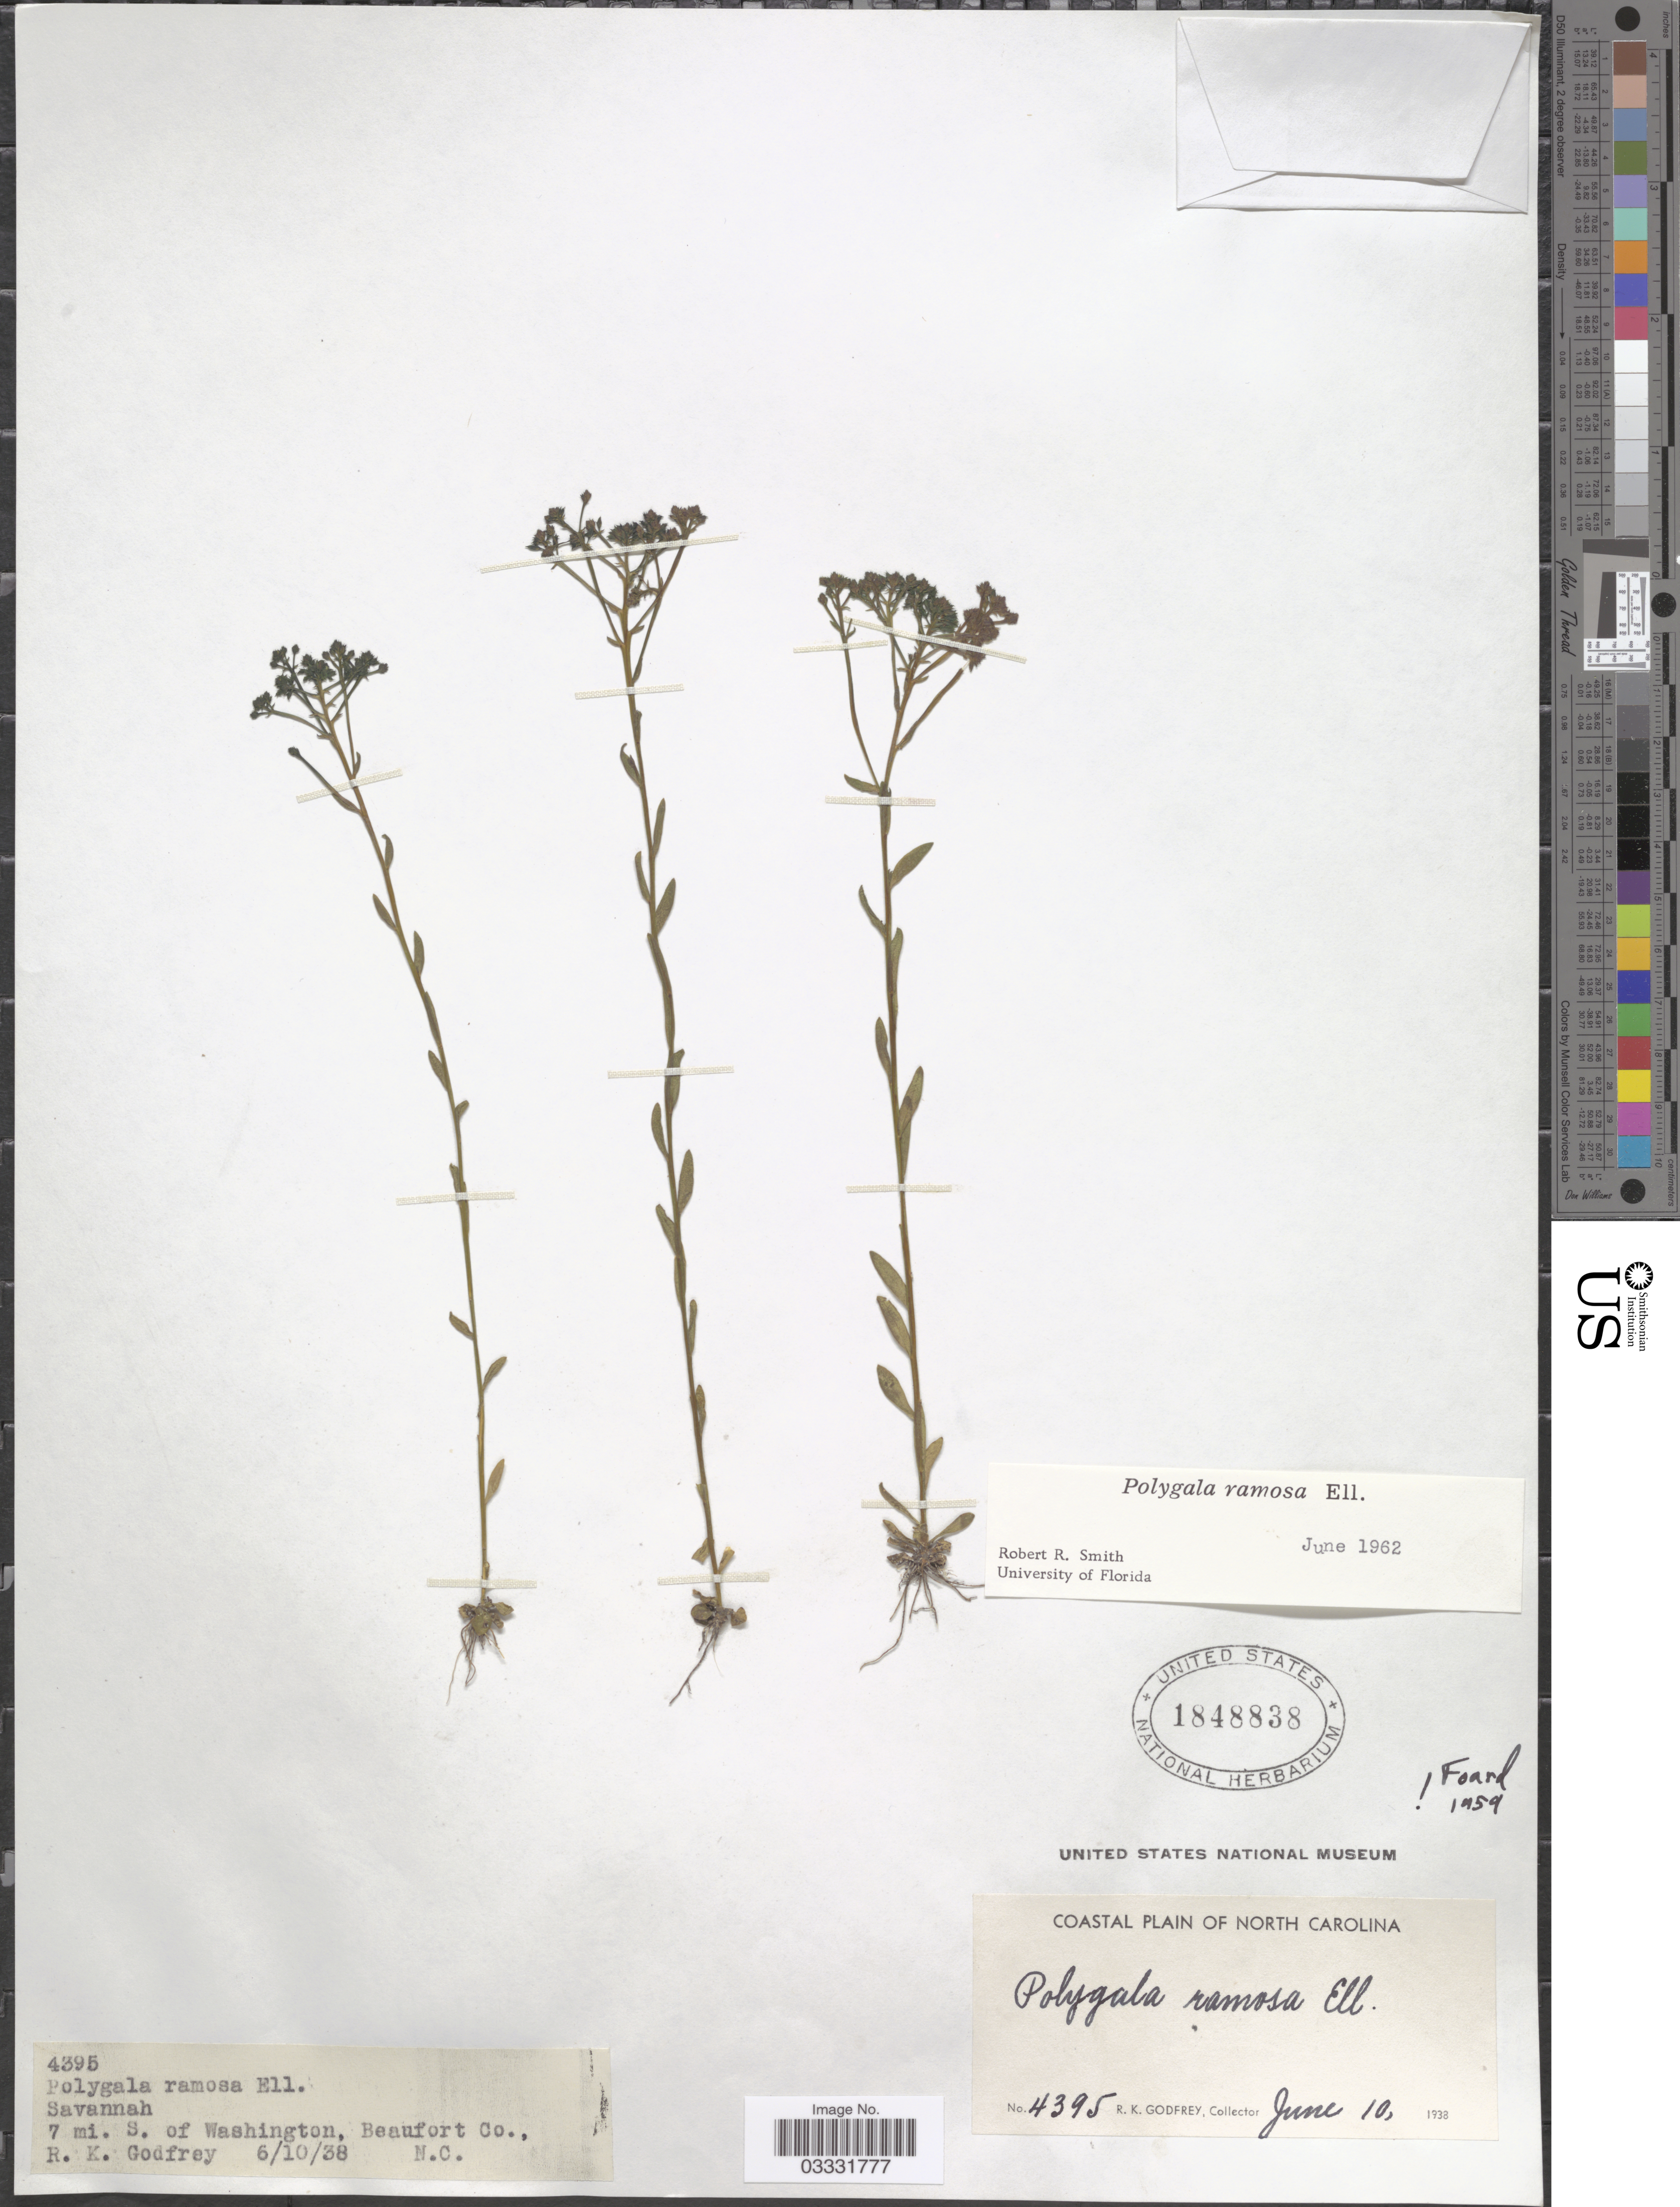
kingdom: Plantae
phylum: Tracheophyta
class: Magnoliopsida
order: Fabales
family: Polygalaceae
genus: Polygala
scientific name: Polygala ramosa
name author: Elliott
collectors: R. K. Godfrey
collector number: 4395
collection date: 1938-06-10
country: United States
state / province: North Carolina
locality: Coastal Plain of North Carolina. 7 mi. S. of Washington, Beaufort Co.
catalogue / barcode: US 1848838